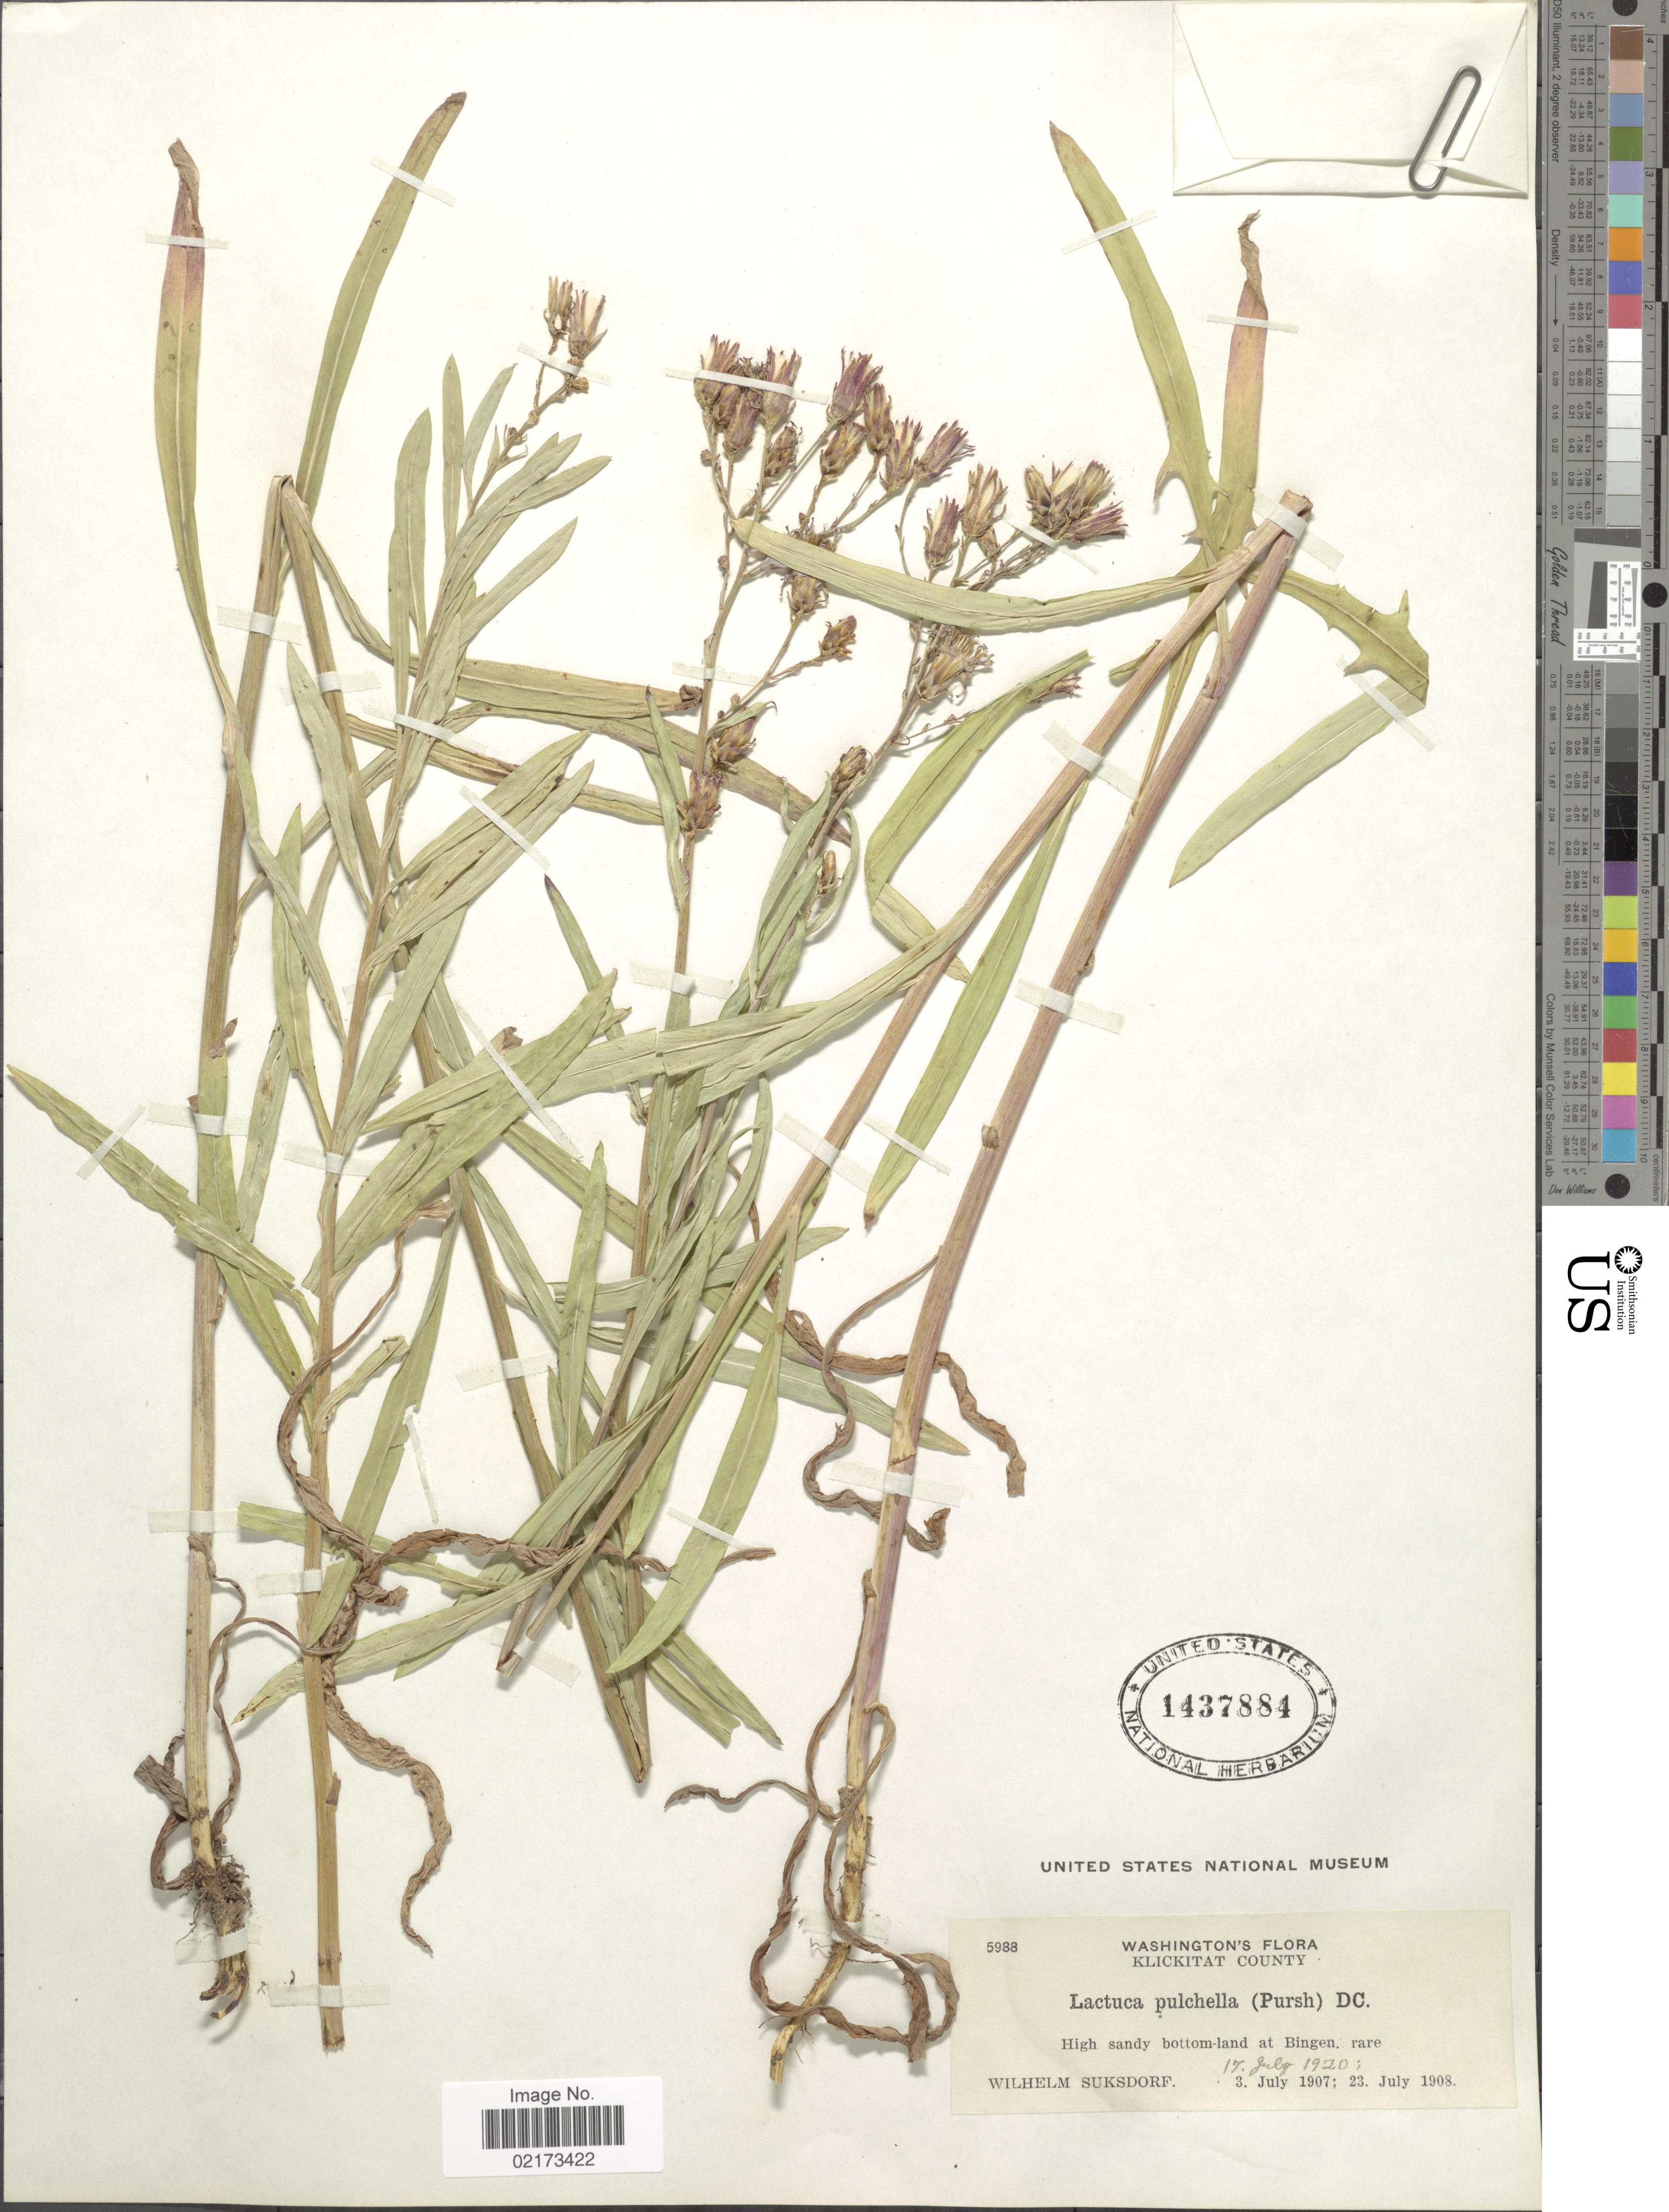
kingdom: Plantae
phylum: Tracheophyta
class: Magnoliopsida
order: Asterales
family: Asteraceae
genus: Lactuca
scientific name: Lactuca tatarica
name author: (L.) C.A. Mey.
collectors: W. N. Suksdorf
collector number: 5988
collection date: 1920-07-17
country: United States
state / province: Washington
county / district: Klickitat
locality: Klickitat County, Bingen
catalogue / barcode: US 1437884